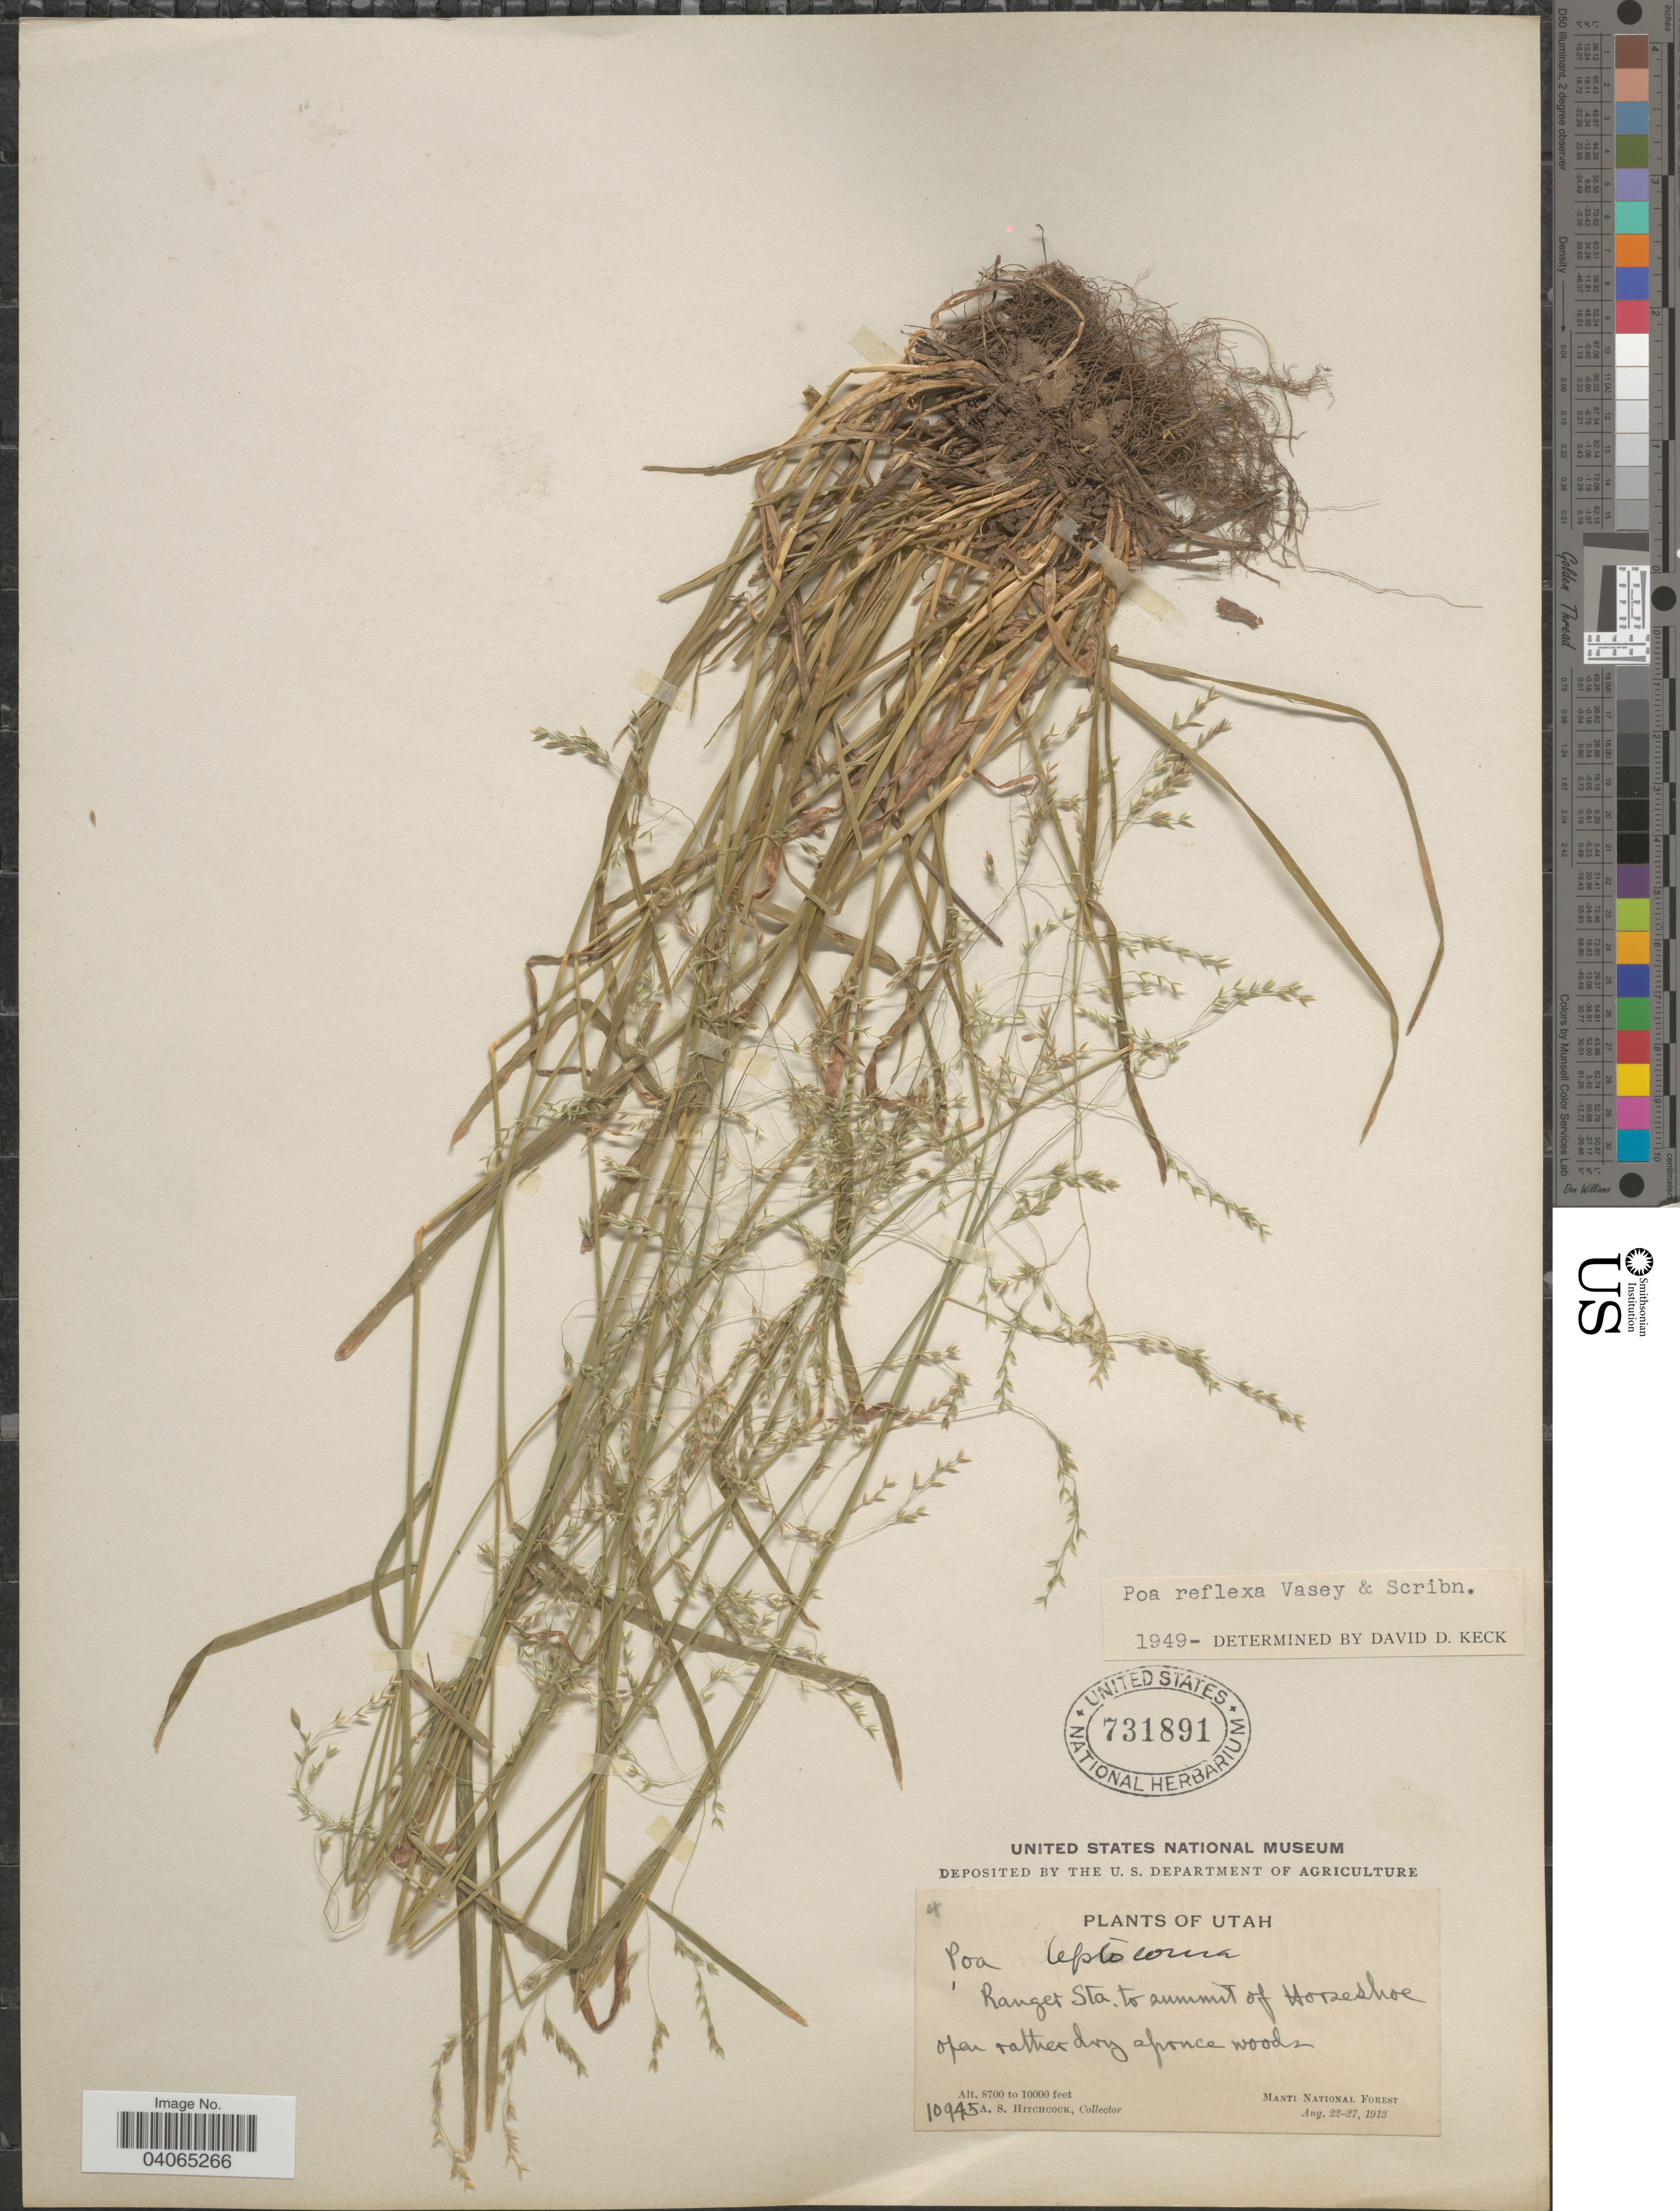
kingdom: Plantae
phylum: Tracheophyta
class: Liliopsida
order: Poales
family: Poaceae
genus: Poa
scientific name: Poa reflexa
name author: Vasey & Scribn.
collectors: A. S. Hitchcock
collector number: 10945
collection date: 1913-08-22/1913-08-27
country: United States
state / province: Utah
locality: Ranger Sta. to summit of Horseshoe. Manti National Forest.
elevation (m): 2652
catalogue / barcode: US 731891